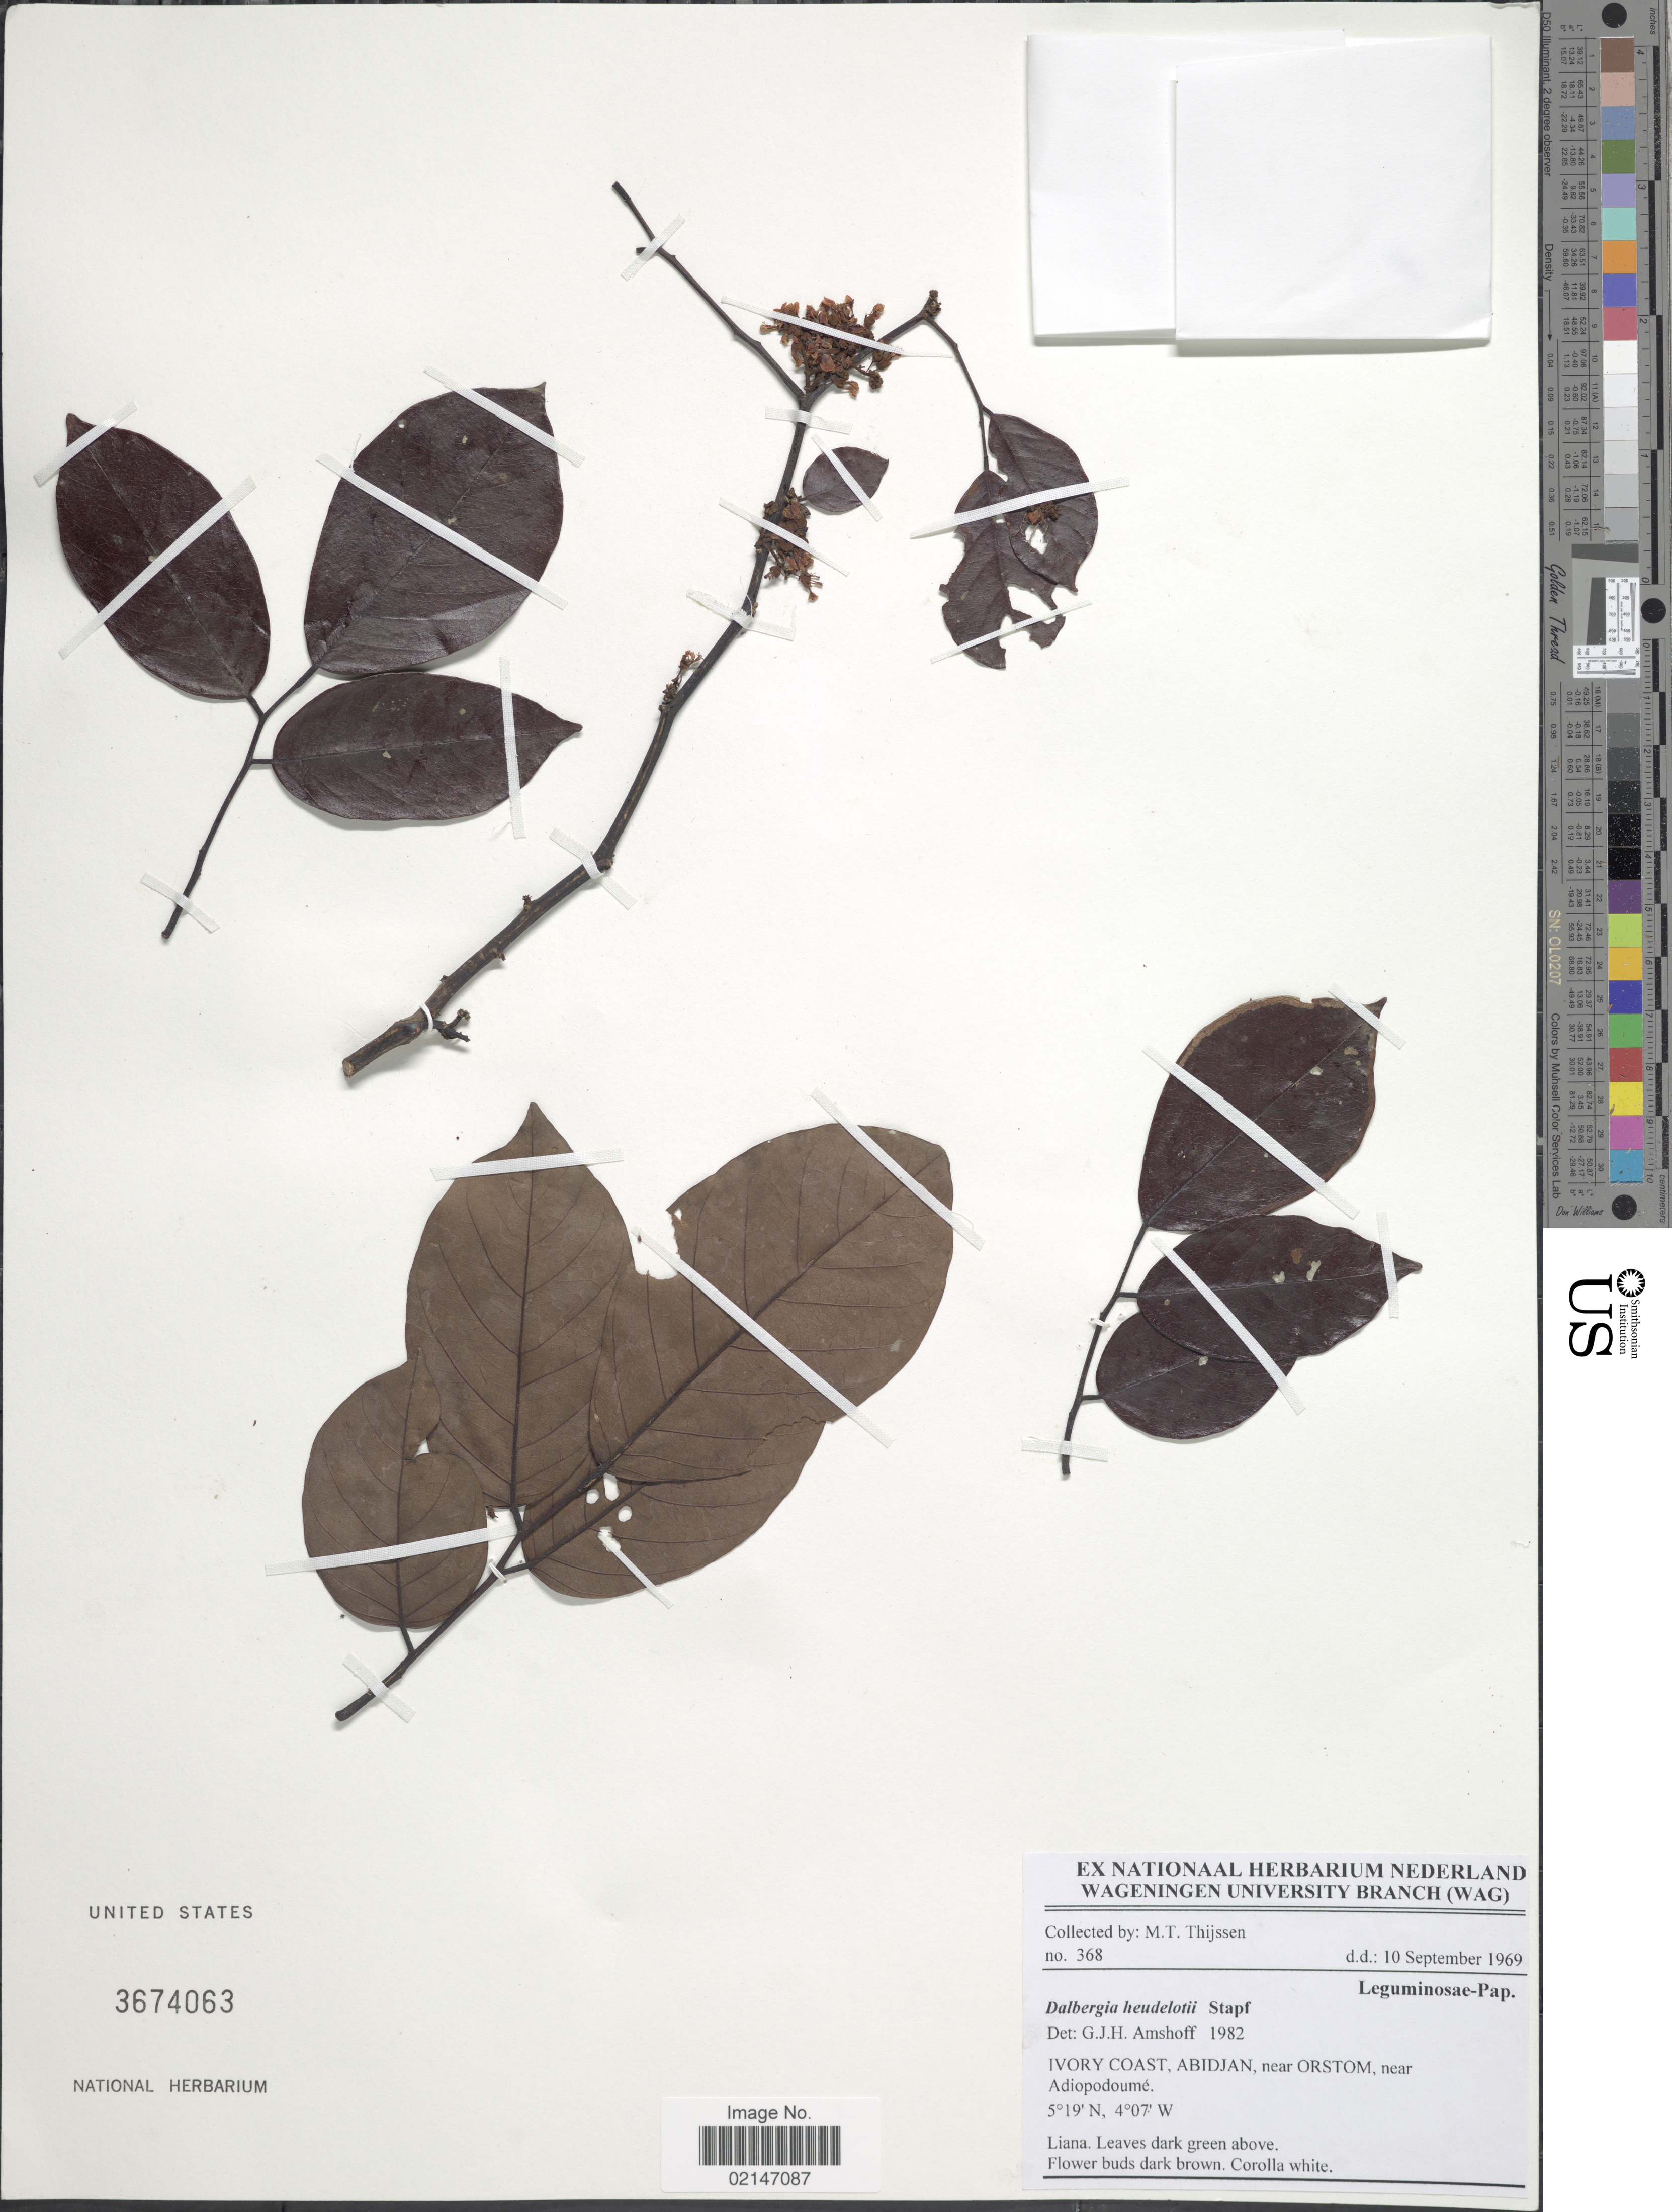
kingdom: Plantae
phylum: Tracheophyta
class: Magnoliopsida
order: Fabales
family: Fabaceae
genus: Dalbergia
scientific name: Dalbergia heudelotii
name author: Stapf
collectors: M. Thijssen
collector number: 368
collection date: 1969-09-10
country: Ivory Coast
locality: Abidjan, near Orstom, near Adiopodoume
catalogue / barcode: US 3674063